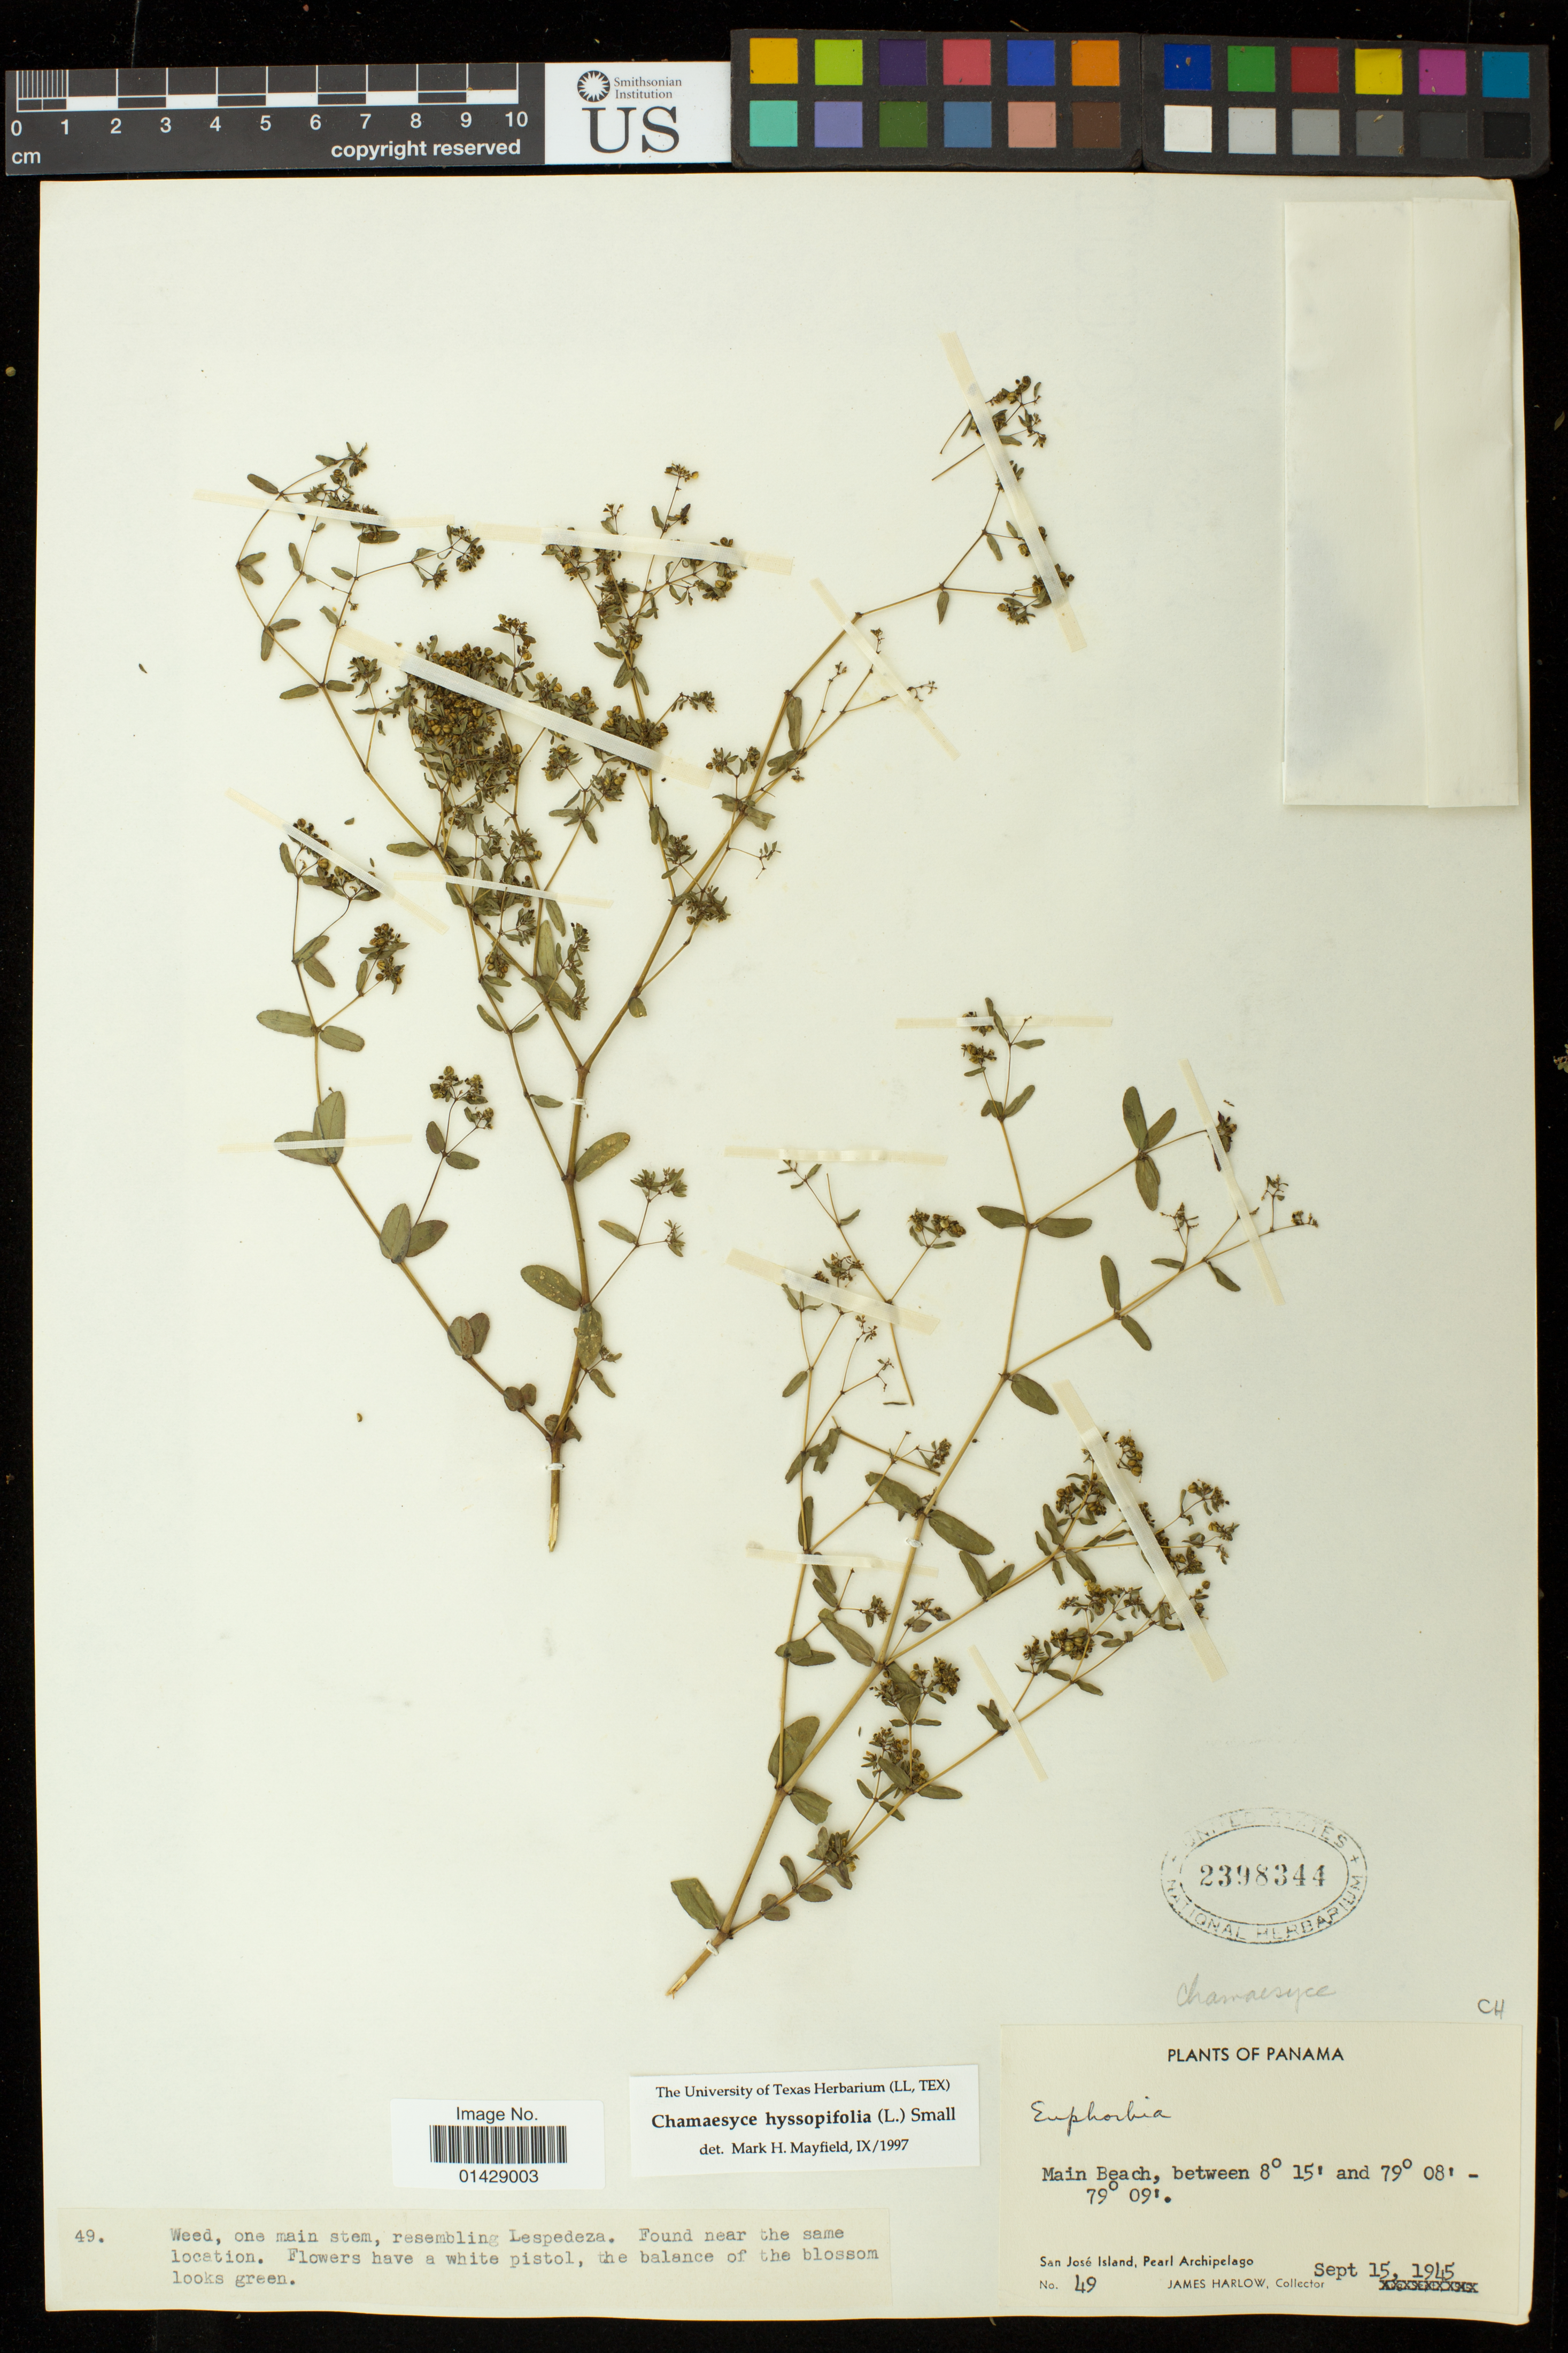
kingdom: Plantae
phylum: Tracheophyta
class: Magnoliopsida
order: Malpighiales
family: Euphorbiaceae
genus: Euphorbia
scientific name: Euphorbia hyssopifolia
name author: L.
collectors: J. Harlow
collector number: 49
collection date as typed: Sept. 15, 1945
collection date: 1945-09-15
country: Panama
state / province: Panamá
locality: San Jose Island, Pearl Archipelago, Main Beach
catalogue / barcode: US 2398344